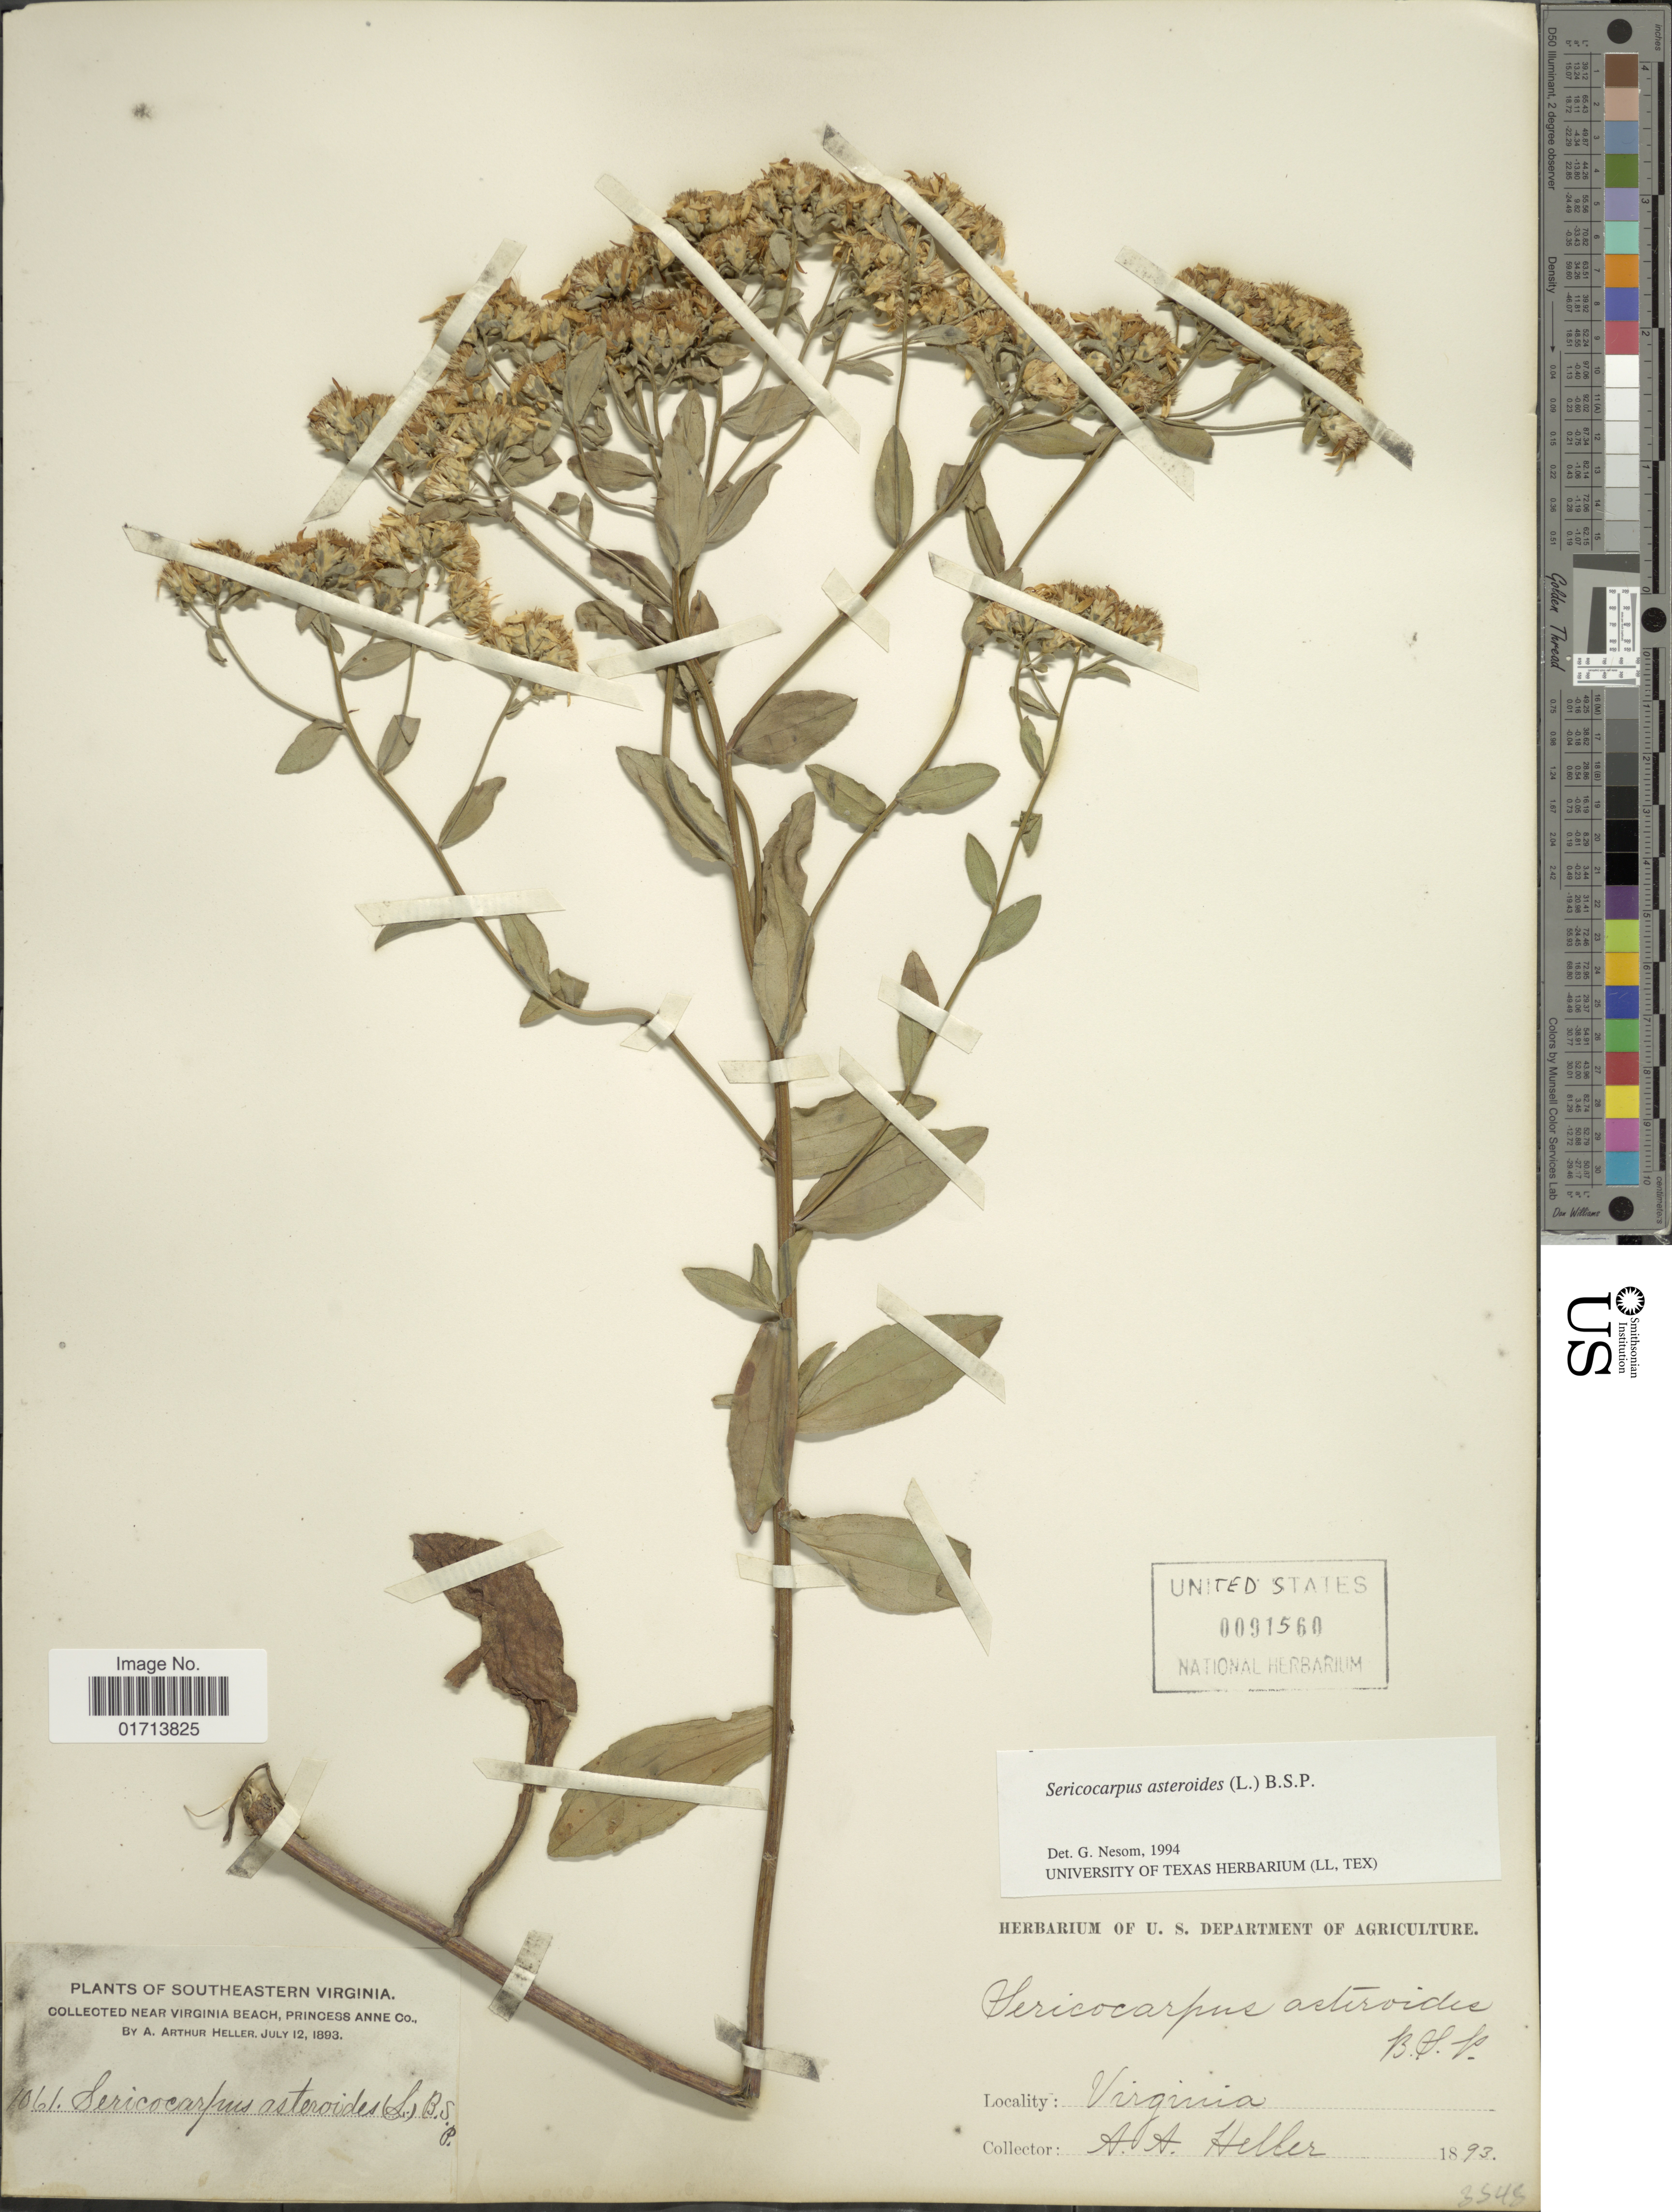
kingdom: Plantae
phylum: Tracheophyta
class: Magnoliopsida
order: Asterales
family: Asteraceae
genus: Sericocarpus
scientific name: Sericocarpus asteroides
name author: (L.) Britton, Stearns & Poggenb.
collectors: A. A. Heller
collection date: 1893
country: United States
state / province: Virginia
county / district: City of Virginia Beach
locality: Near Virginia Beach, Princess Anne (=historic county name) Co.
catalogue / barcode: US 91560